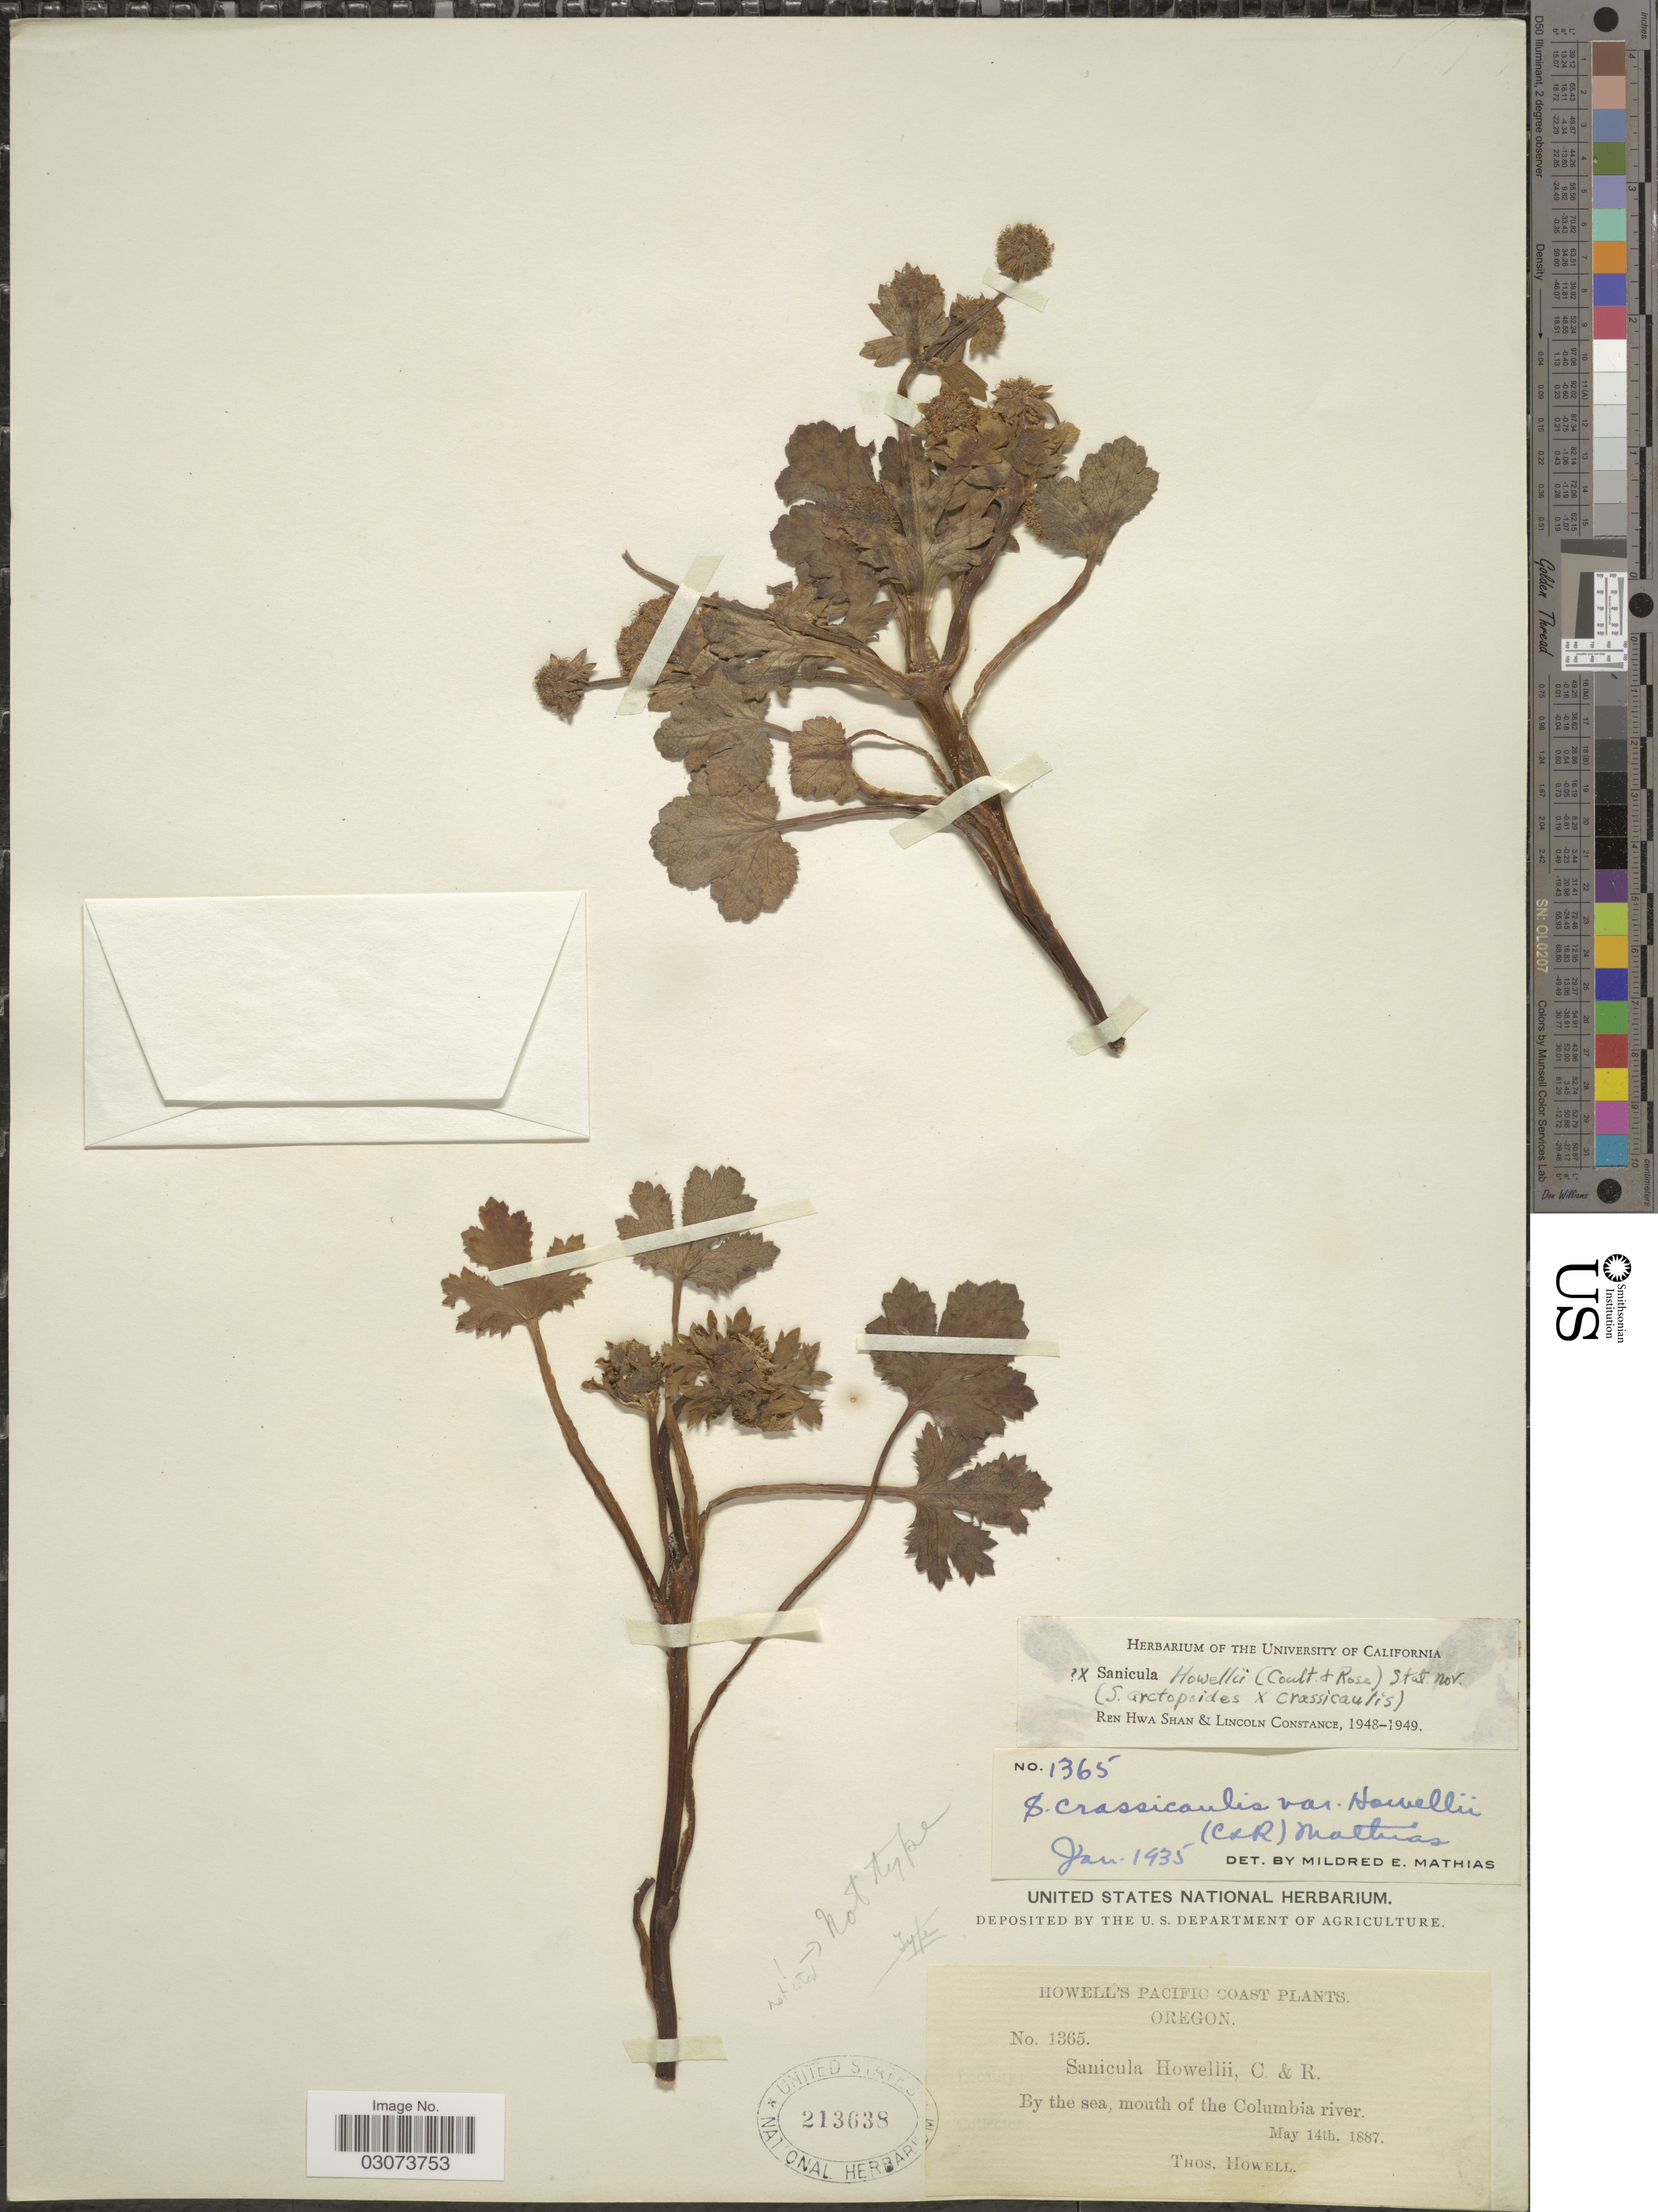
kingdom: Plantae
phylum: Tracheophyta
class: Magnoliopsida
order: Apiales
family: Apiaceae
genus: Sanicula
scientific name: Sanicula maritima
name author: Kellogg ex S. Watson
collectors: T. Howell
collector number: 1365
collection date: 1887-05-14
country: United States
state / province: Oregon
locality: Pacific Coast. By the sea, mouth of the Columbia river.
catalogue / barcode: US 213638